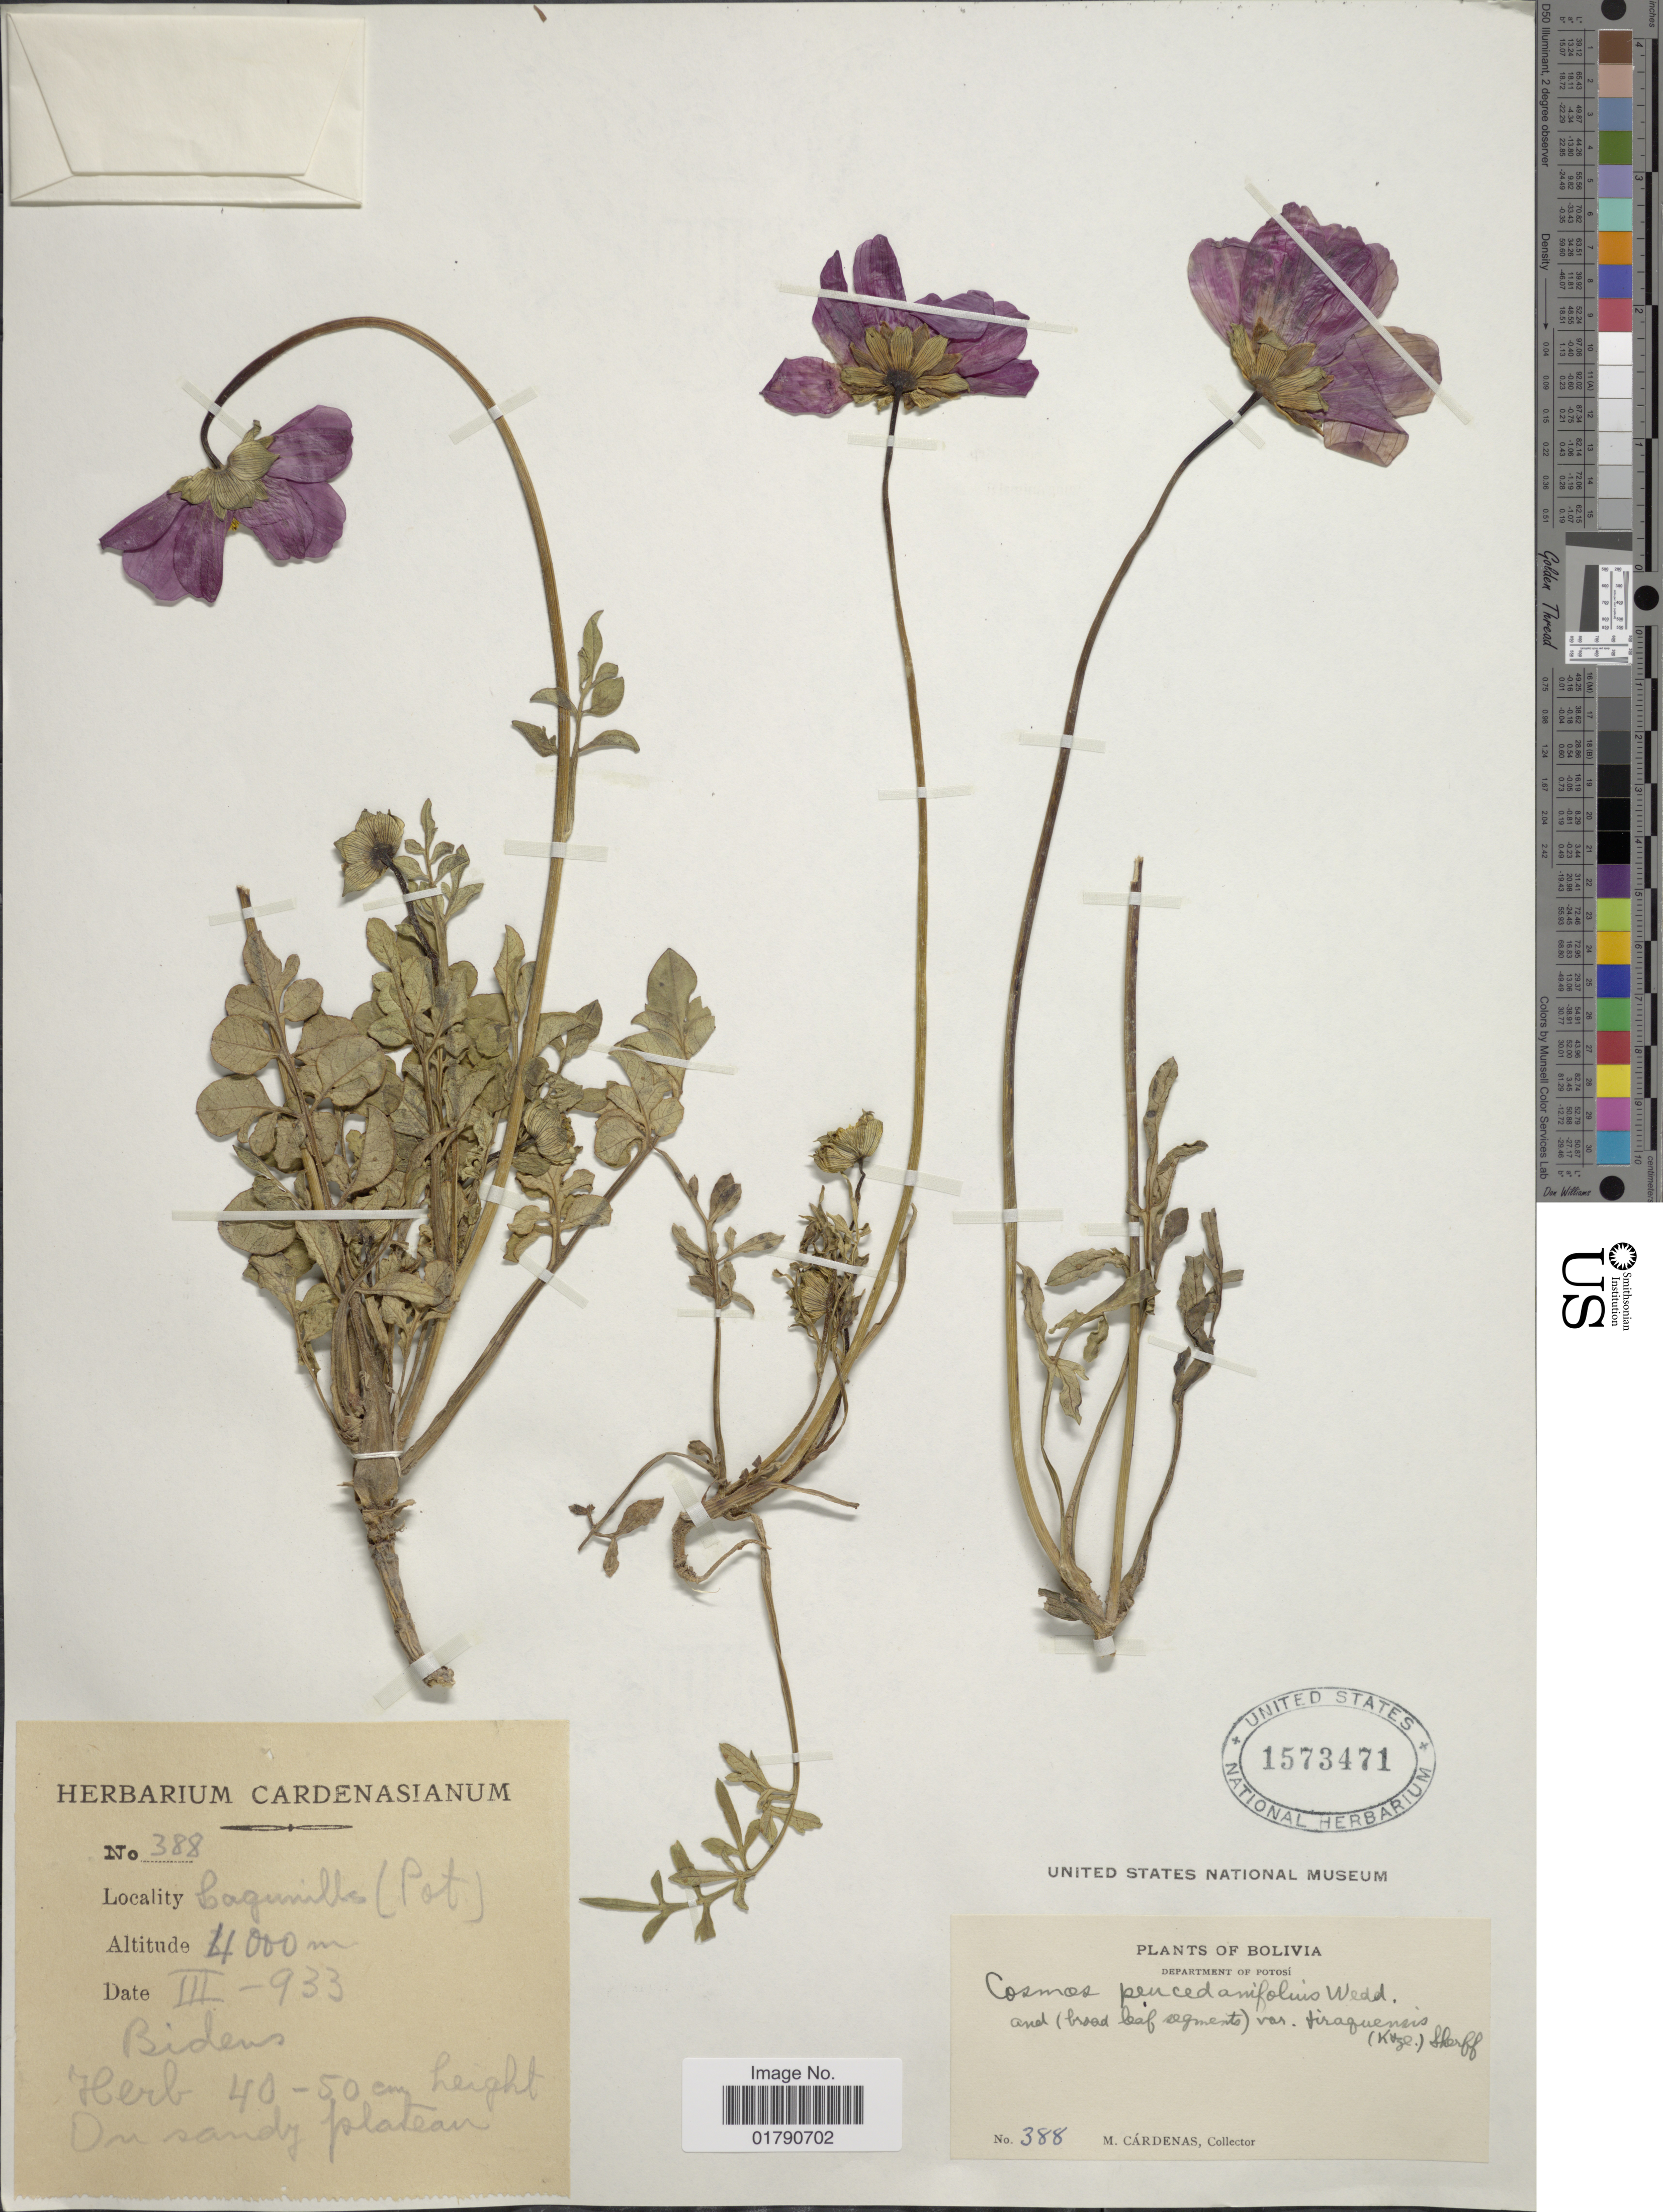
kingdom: Plantae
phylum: Tracheophyta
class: Magnoliopsida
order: Asterales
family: Asteraceae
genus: Cosmos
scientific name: Cosmos peucedanifolius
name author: Wedd.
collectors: M. Cárdenas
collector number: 388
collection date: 1933-03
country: Bolivia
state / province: Potosi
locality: Lagunillas. On sandy plateau.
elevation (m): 4000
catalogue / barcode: US 1573471